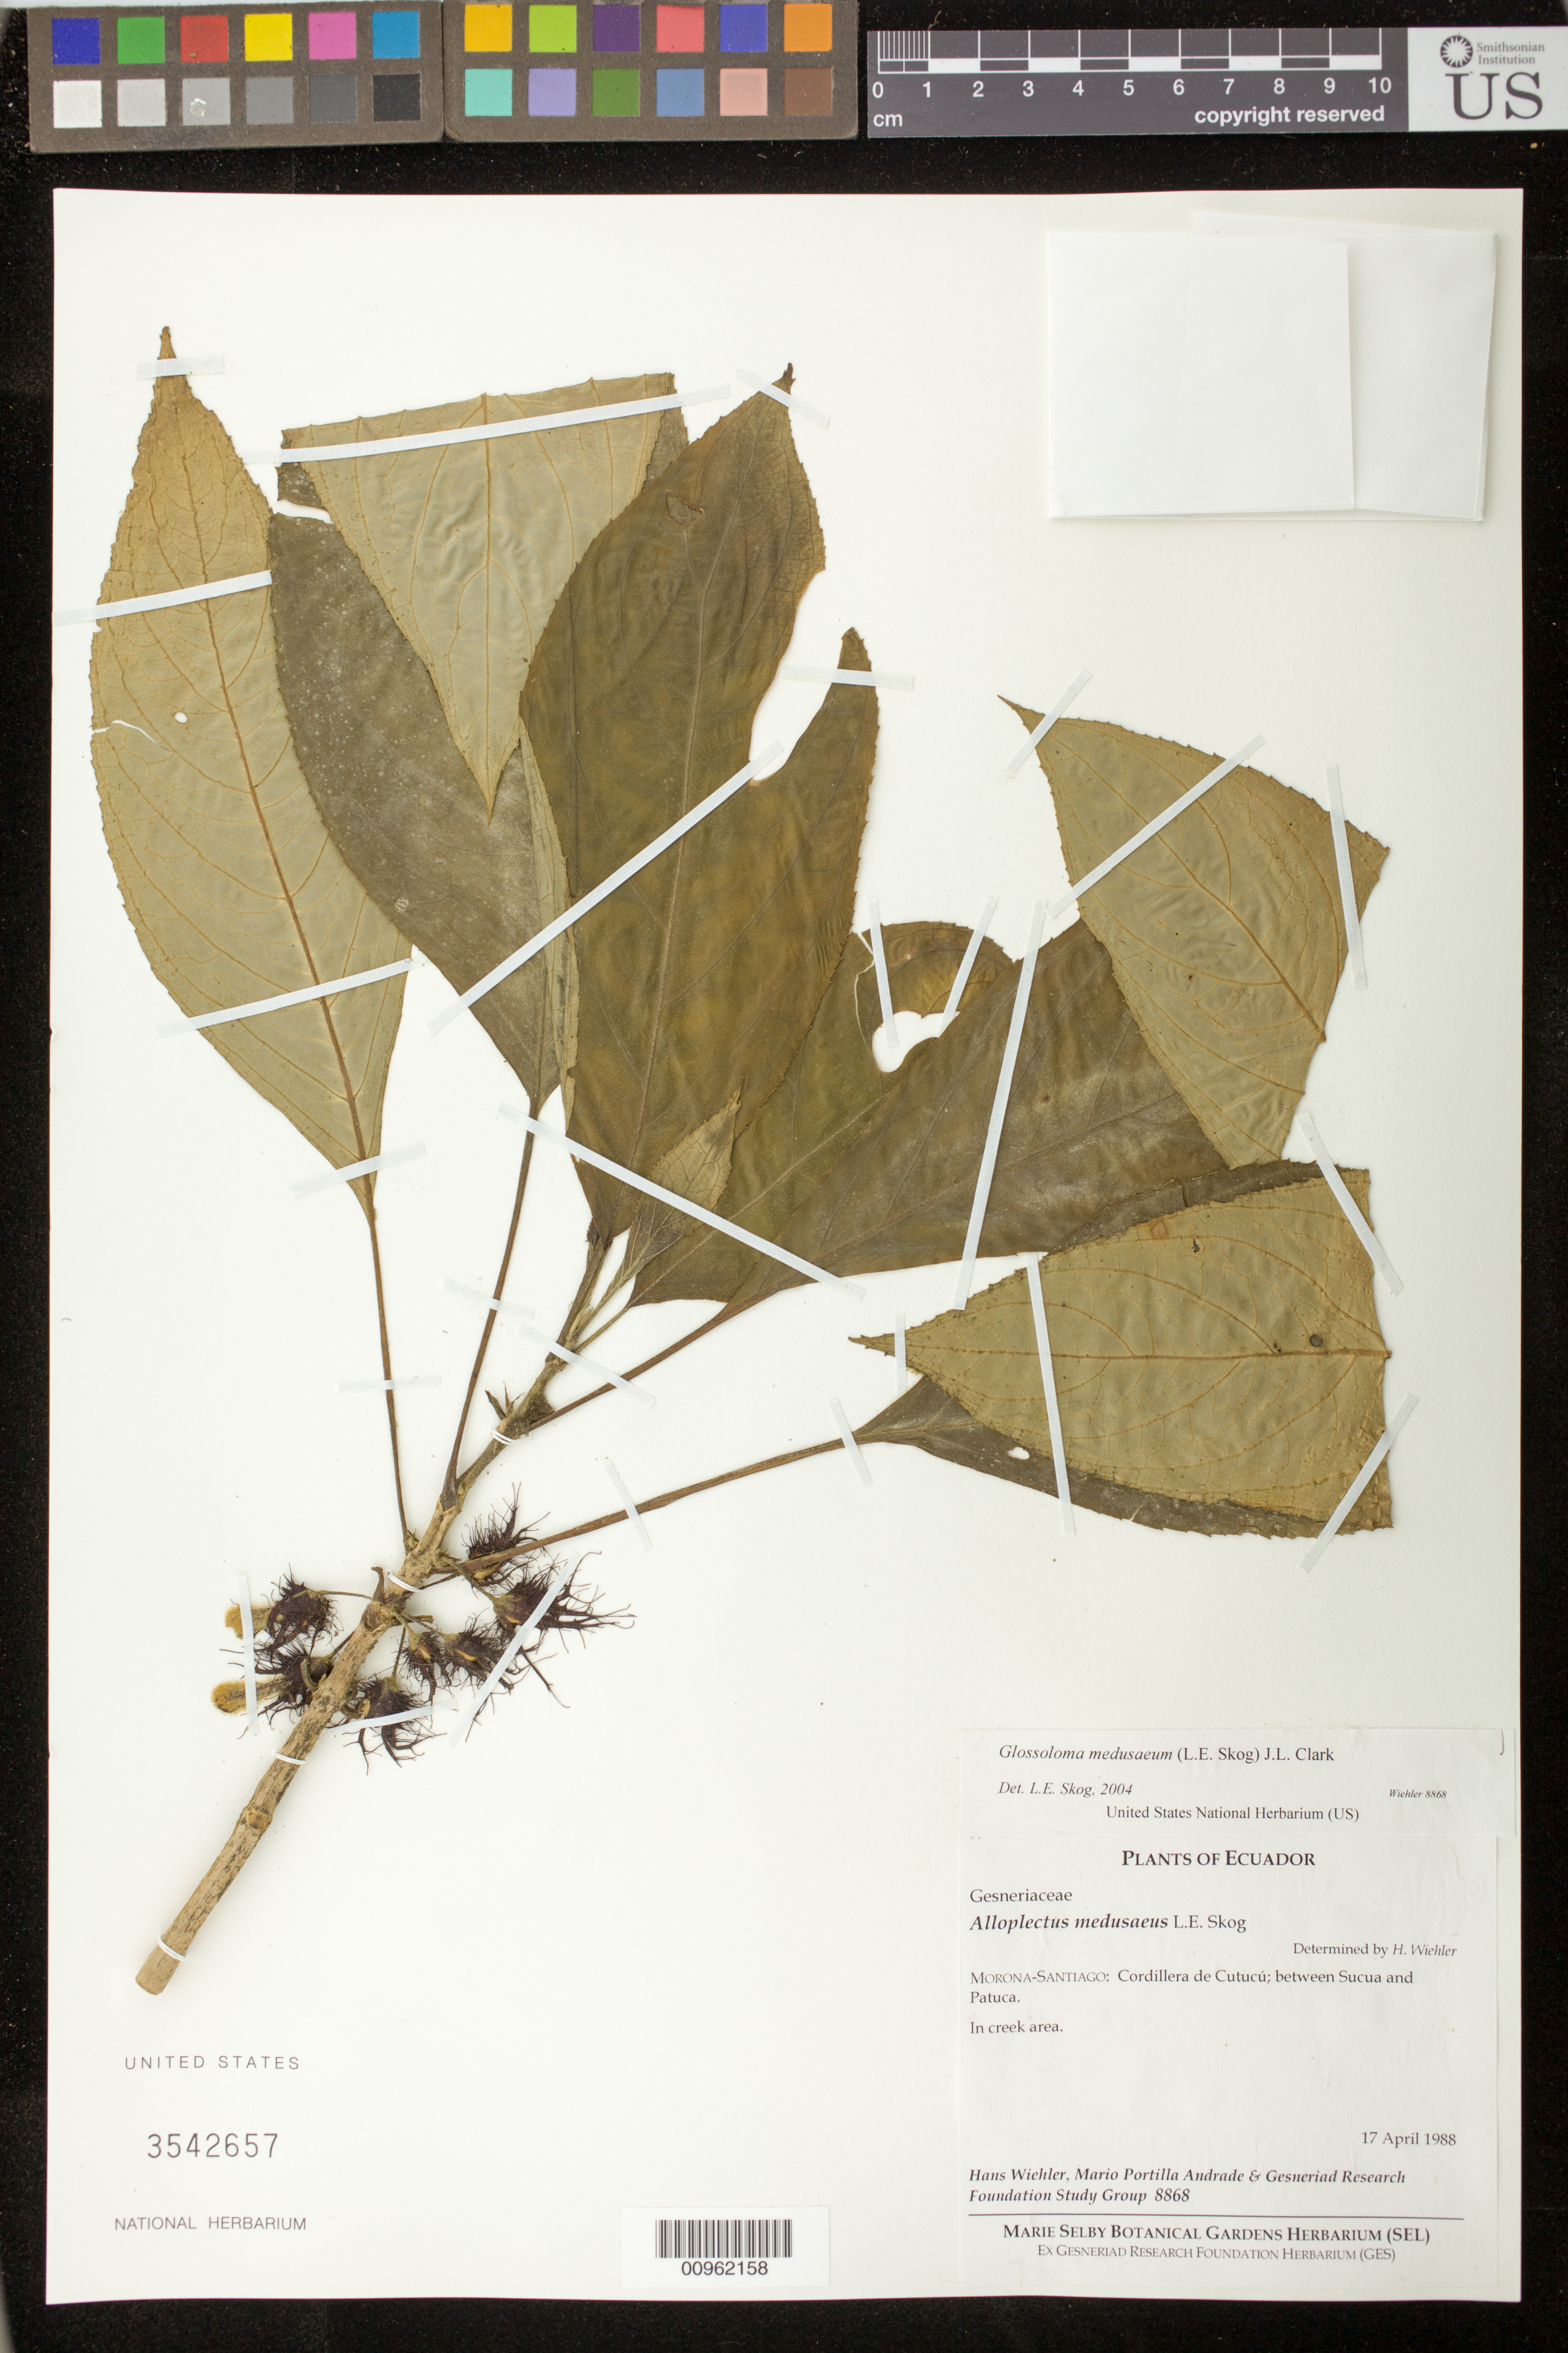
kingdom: Plantae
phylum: Tracheophyta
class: Magnoliopsida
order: Lamiales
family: Gesneriaceae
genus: Glossoloma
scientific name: Glossoloma medusaeum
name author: (L.E. Skog) J.L. Clark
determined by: Skog, Laurence E.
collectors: H. J. Wiehler, M. Portilla Andrade & GRF Study Group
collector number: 8868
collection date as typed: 17 Apr 1988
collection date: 1988-04-17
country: Ecuador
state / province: Morona-Santiago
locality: Morona-Sangiago: Cordillera de Cutucú, between Sucua and Patuca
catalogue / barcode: US 3542657